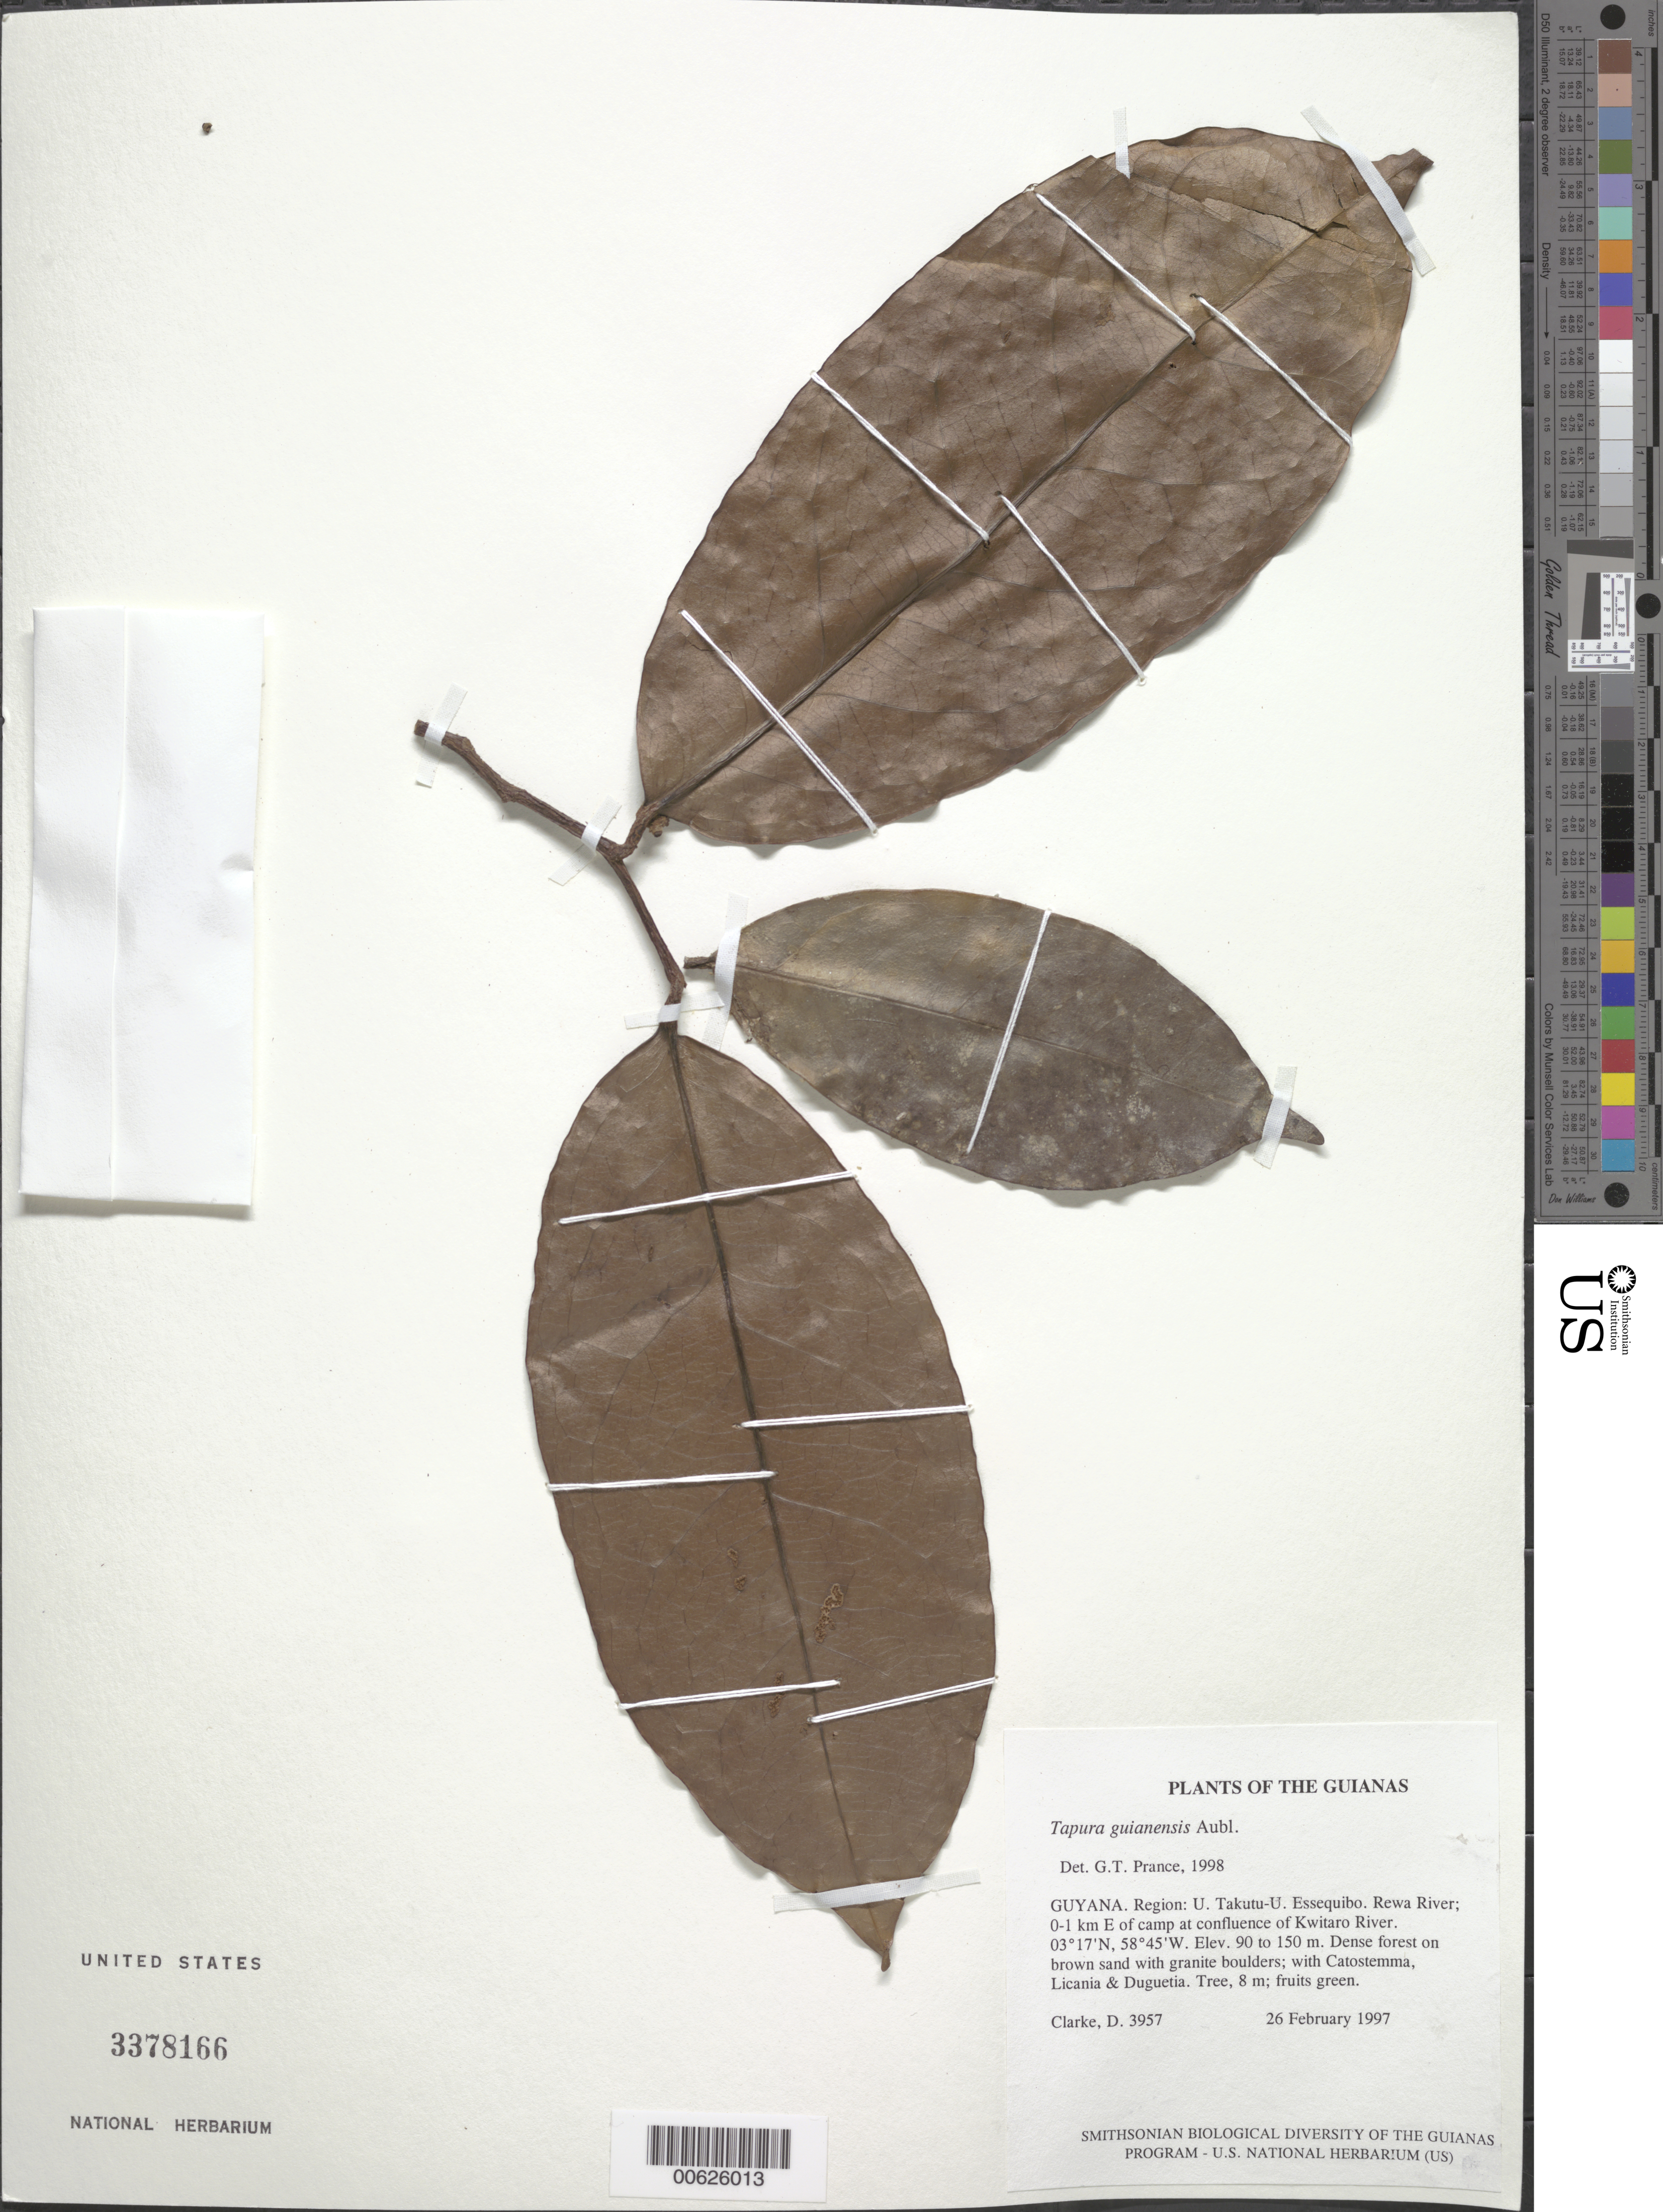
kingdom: Plantae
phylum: Tracheophyta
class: Magnoliopsida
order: Malpighiales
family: Dichapetalaceae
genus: Tapura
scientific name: Tapura guianensis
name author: Aubl.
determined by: Prance, G. T.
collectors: H. D. Clarke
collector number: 3957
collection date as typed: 26 February 1997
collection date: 1997-02-26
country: Guyana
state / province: U. Takutu-U. Essequibo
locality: Rewa River; 0-1 km E of camp at confluence of Kwitaro River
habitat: Dense forest on brown sand with granite boulders; with Catostemma, Licania & Duguetia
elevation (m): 90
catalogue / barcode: US 3378166